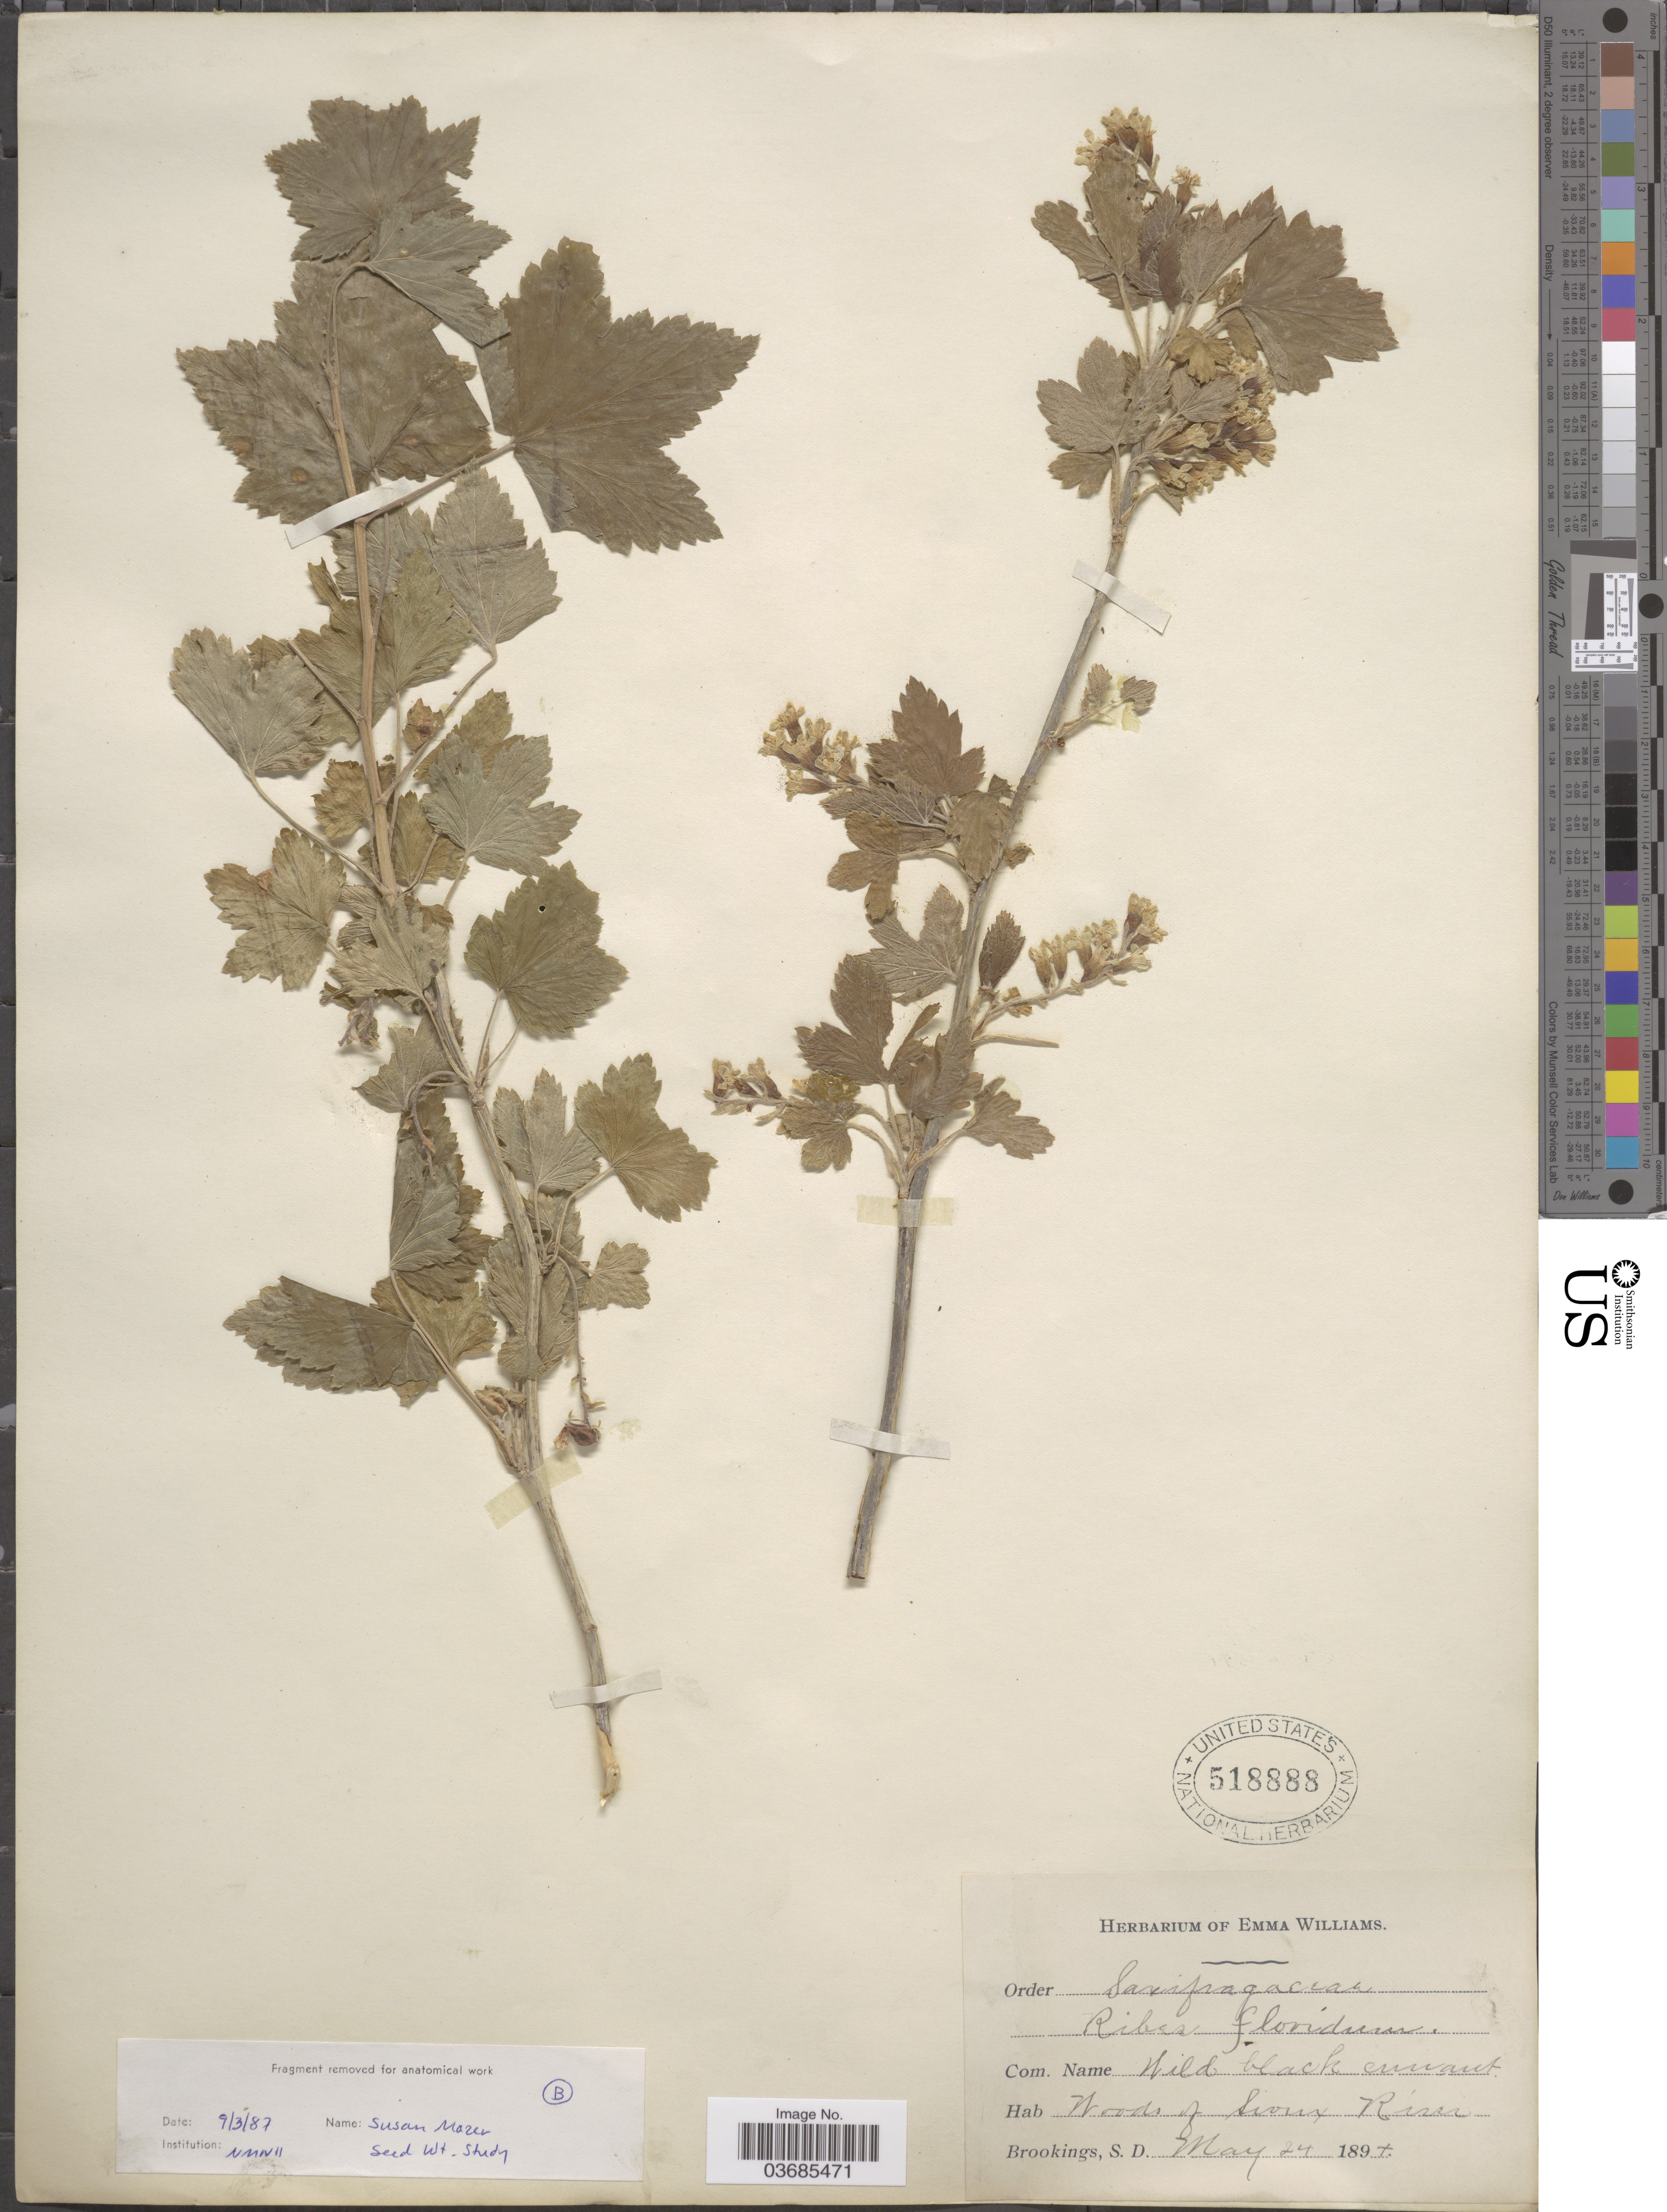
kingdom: Plantae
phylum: Tracheophyta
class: Magnoliopsida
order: Saxifragales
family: Grossulariaceae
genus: Ribes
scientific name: Ribes americanum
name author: Mill.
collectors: Ex herb. of Emma Williams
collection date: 1894-05-24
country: United States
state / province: South Dakota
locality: Woods of Sioux River. Brookings.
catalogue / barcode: US 518888